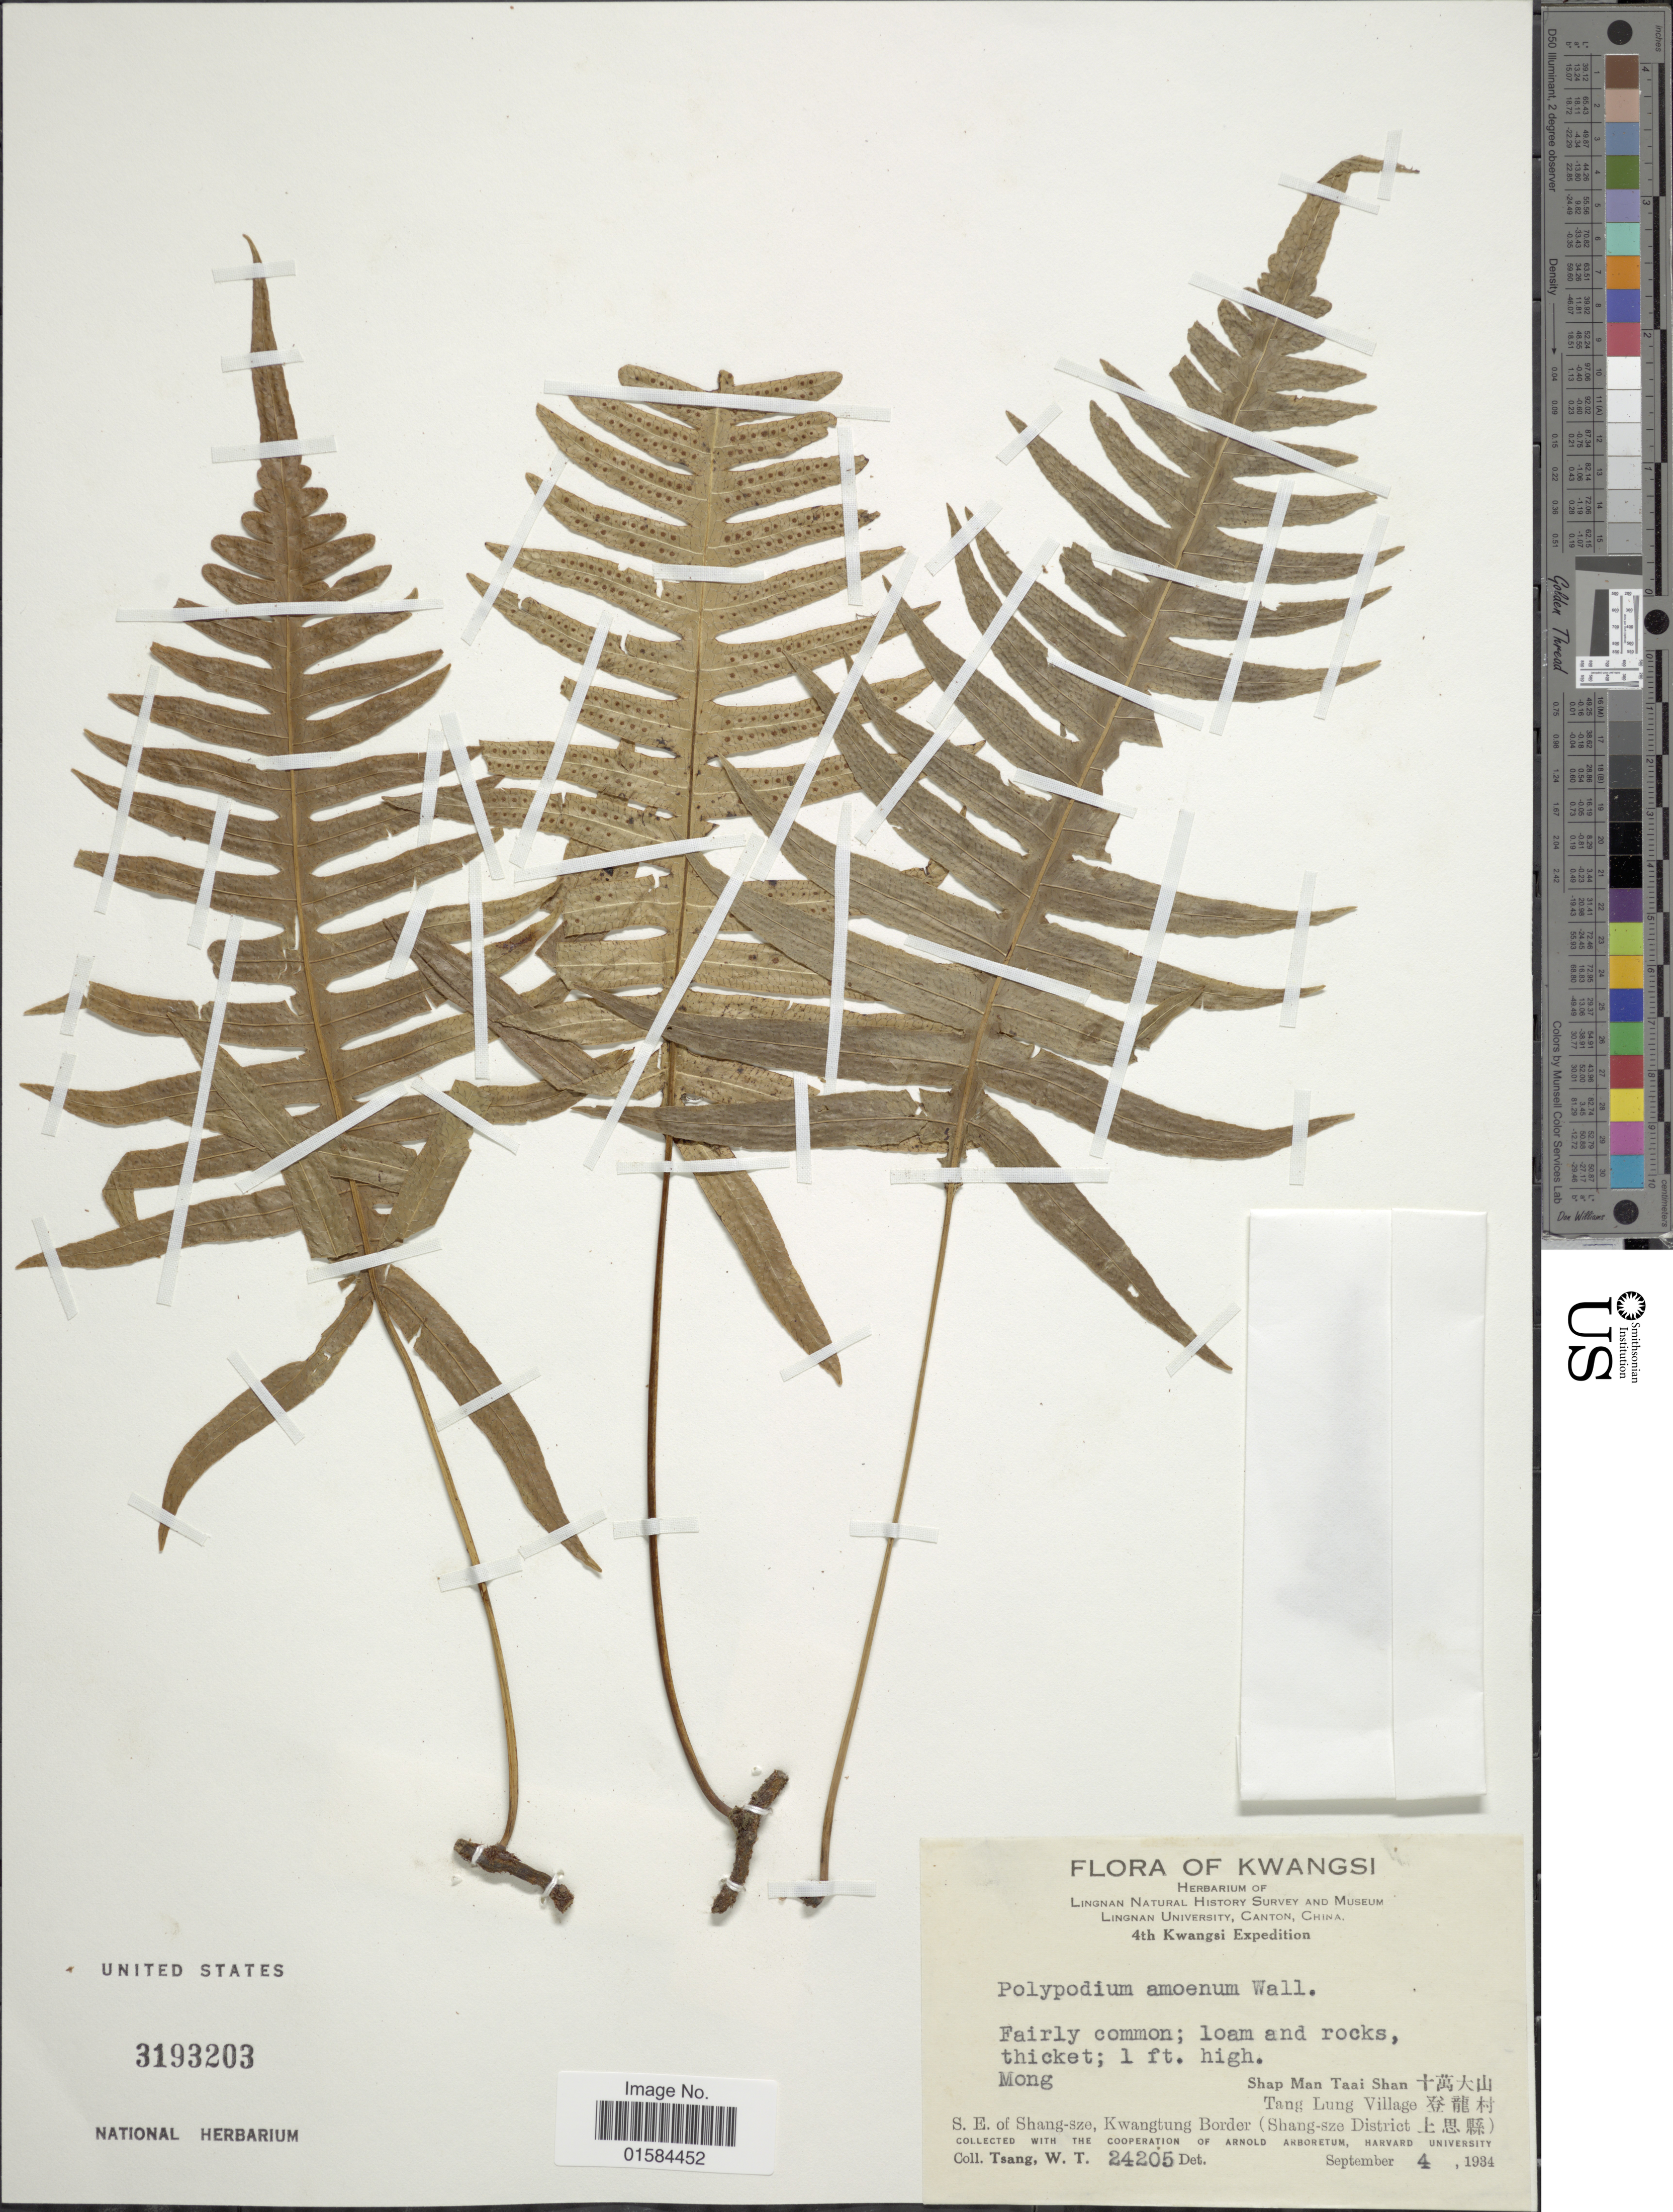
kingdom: Plantae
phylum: Tracheophyta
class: Polypodiopsida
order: Polypodiales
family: Polypodiaceae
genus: Goniophlebium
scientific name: Goniophlebium amoenum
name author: (Wall. ex Mett.) J. Sm.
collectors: W. T. Tsang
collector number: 24205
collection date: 1934-09-04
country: China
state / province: Guangxi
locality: Kwangsi, Shap Man Taai Shan, Tang Lung Village, S. E. of Shang-sze, Kwangtung Border (Shang-sze District)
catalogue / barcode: US 3193203